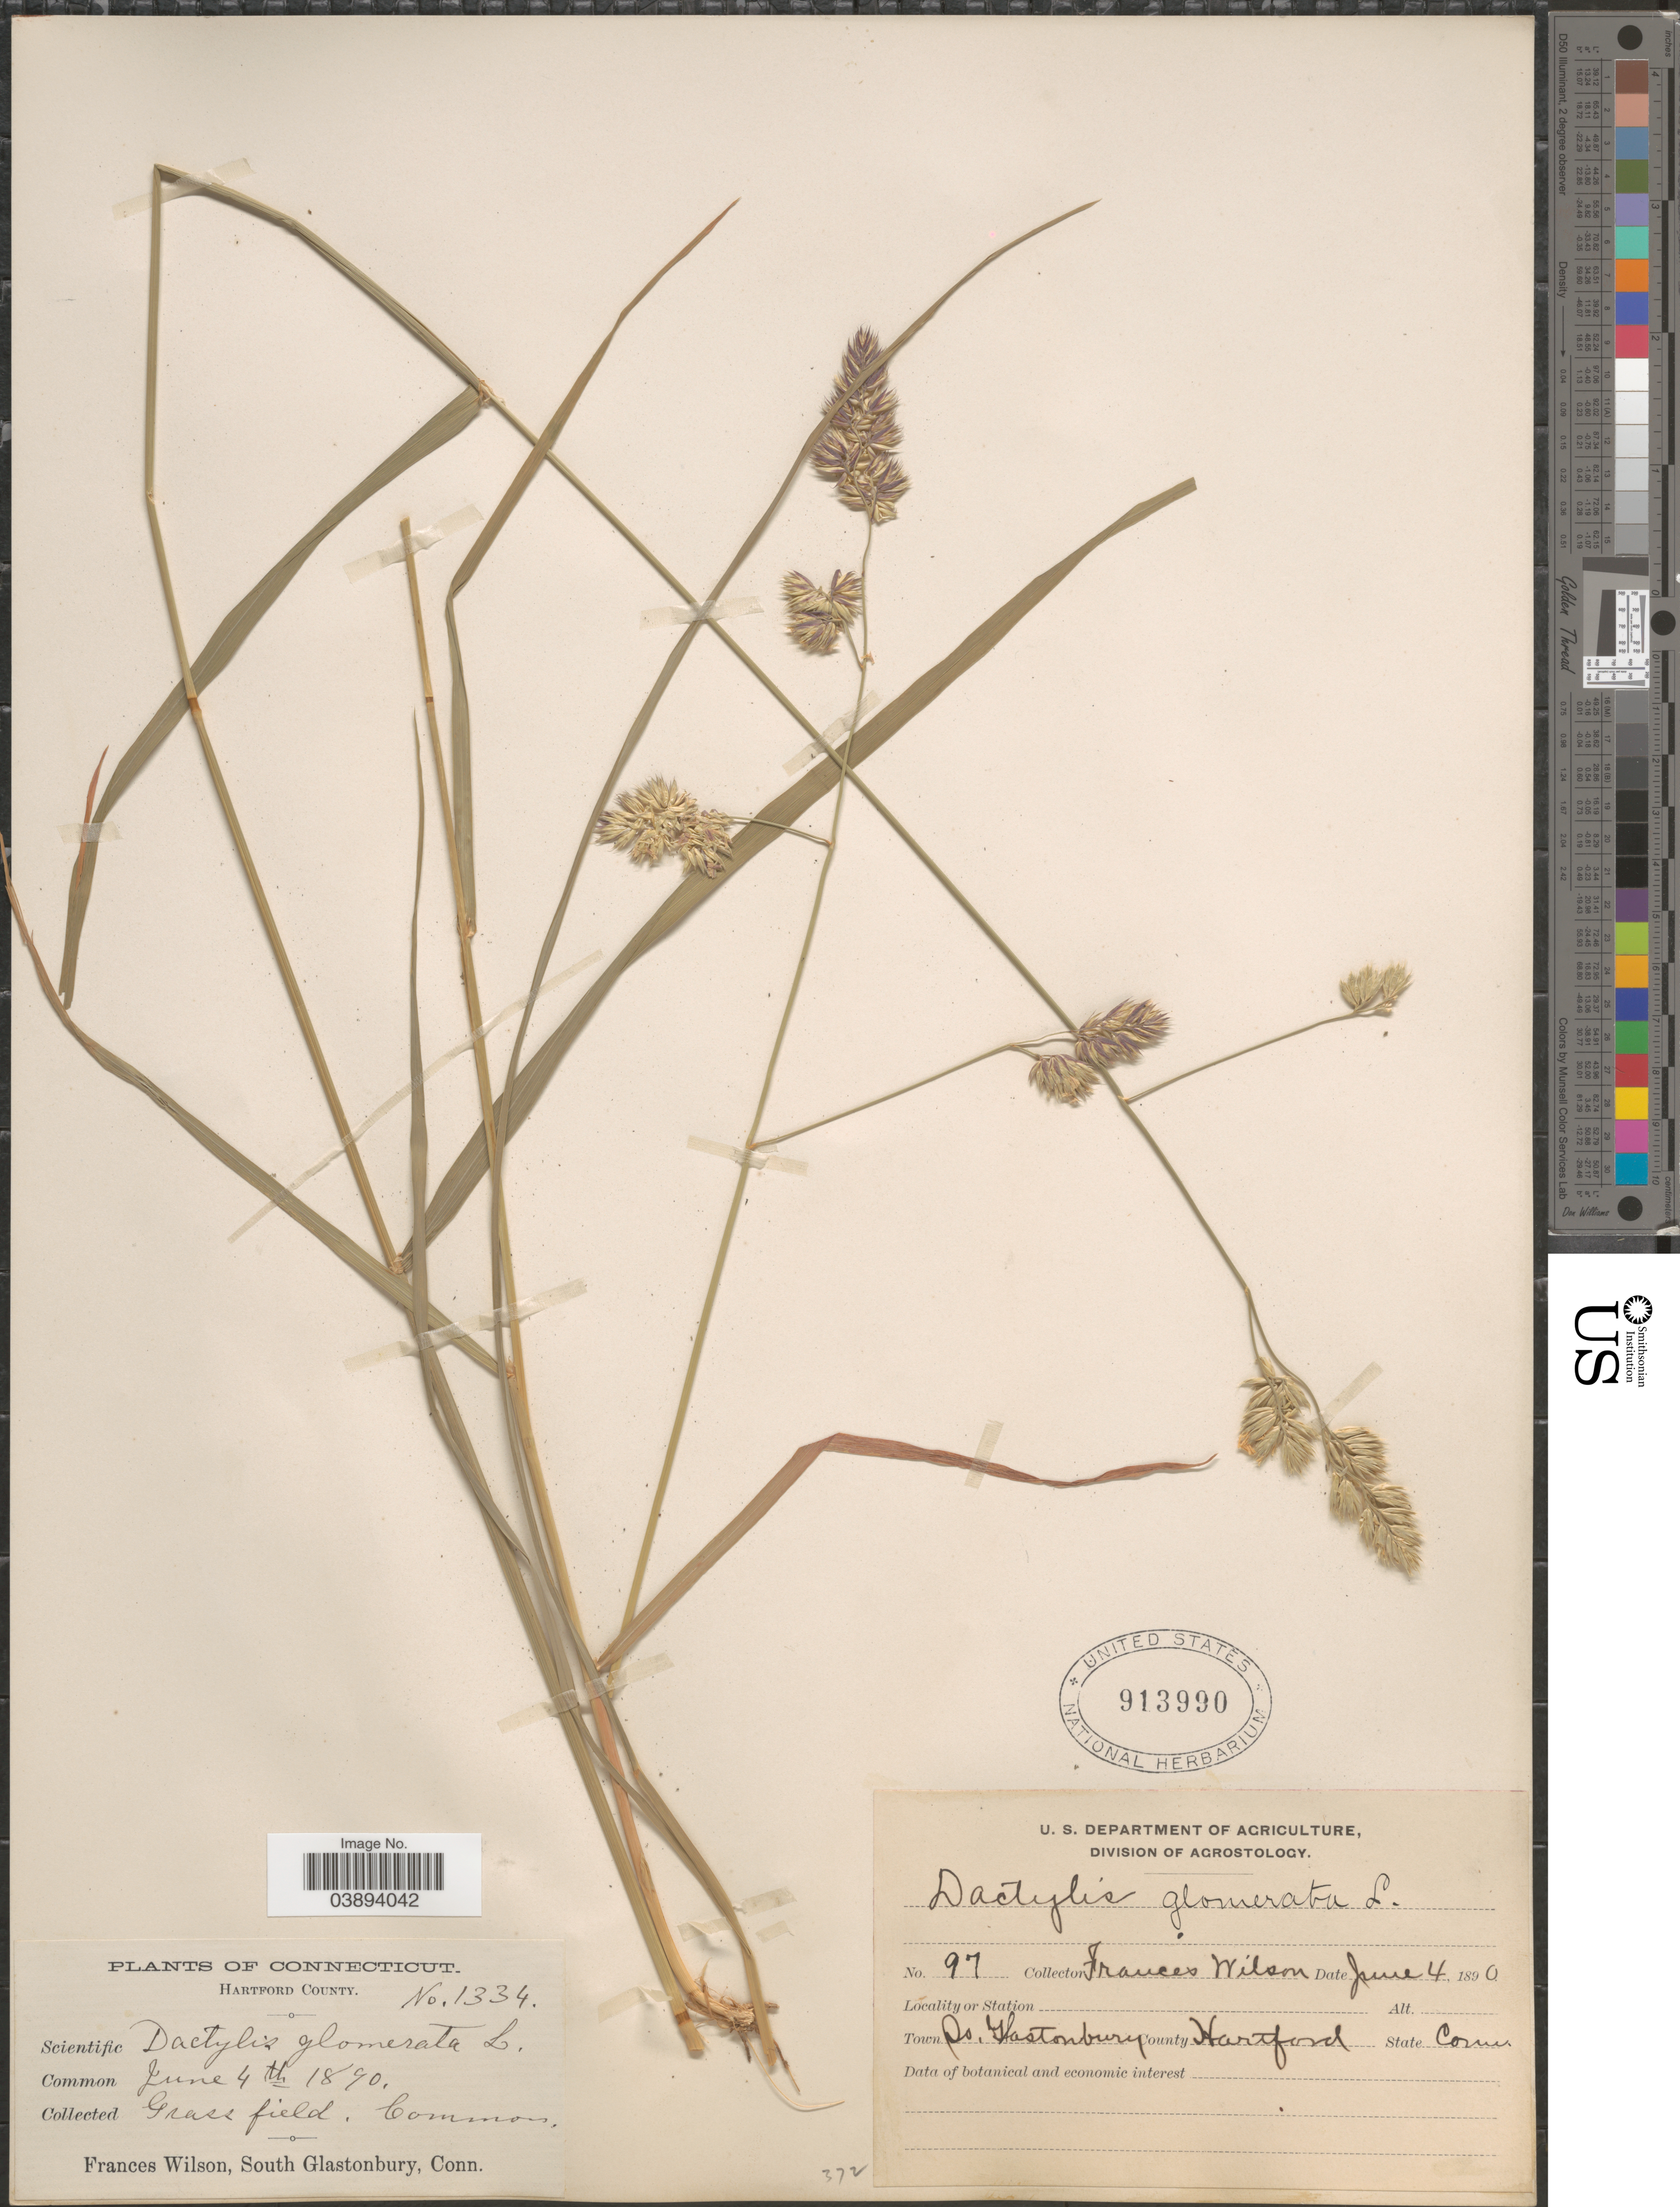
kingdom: Plantae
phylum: Tracheophyta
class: Liliopsida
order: Poales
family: Poaceae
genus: Dactylis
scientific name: Dactylis glomerata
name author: L.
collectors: F. Wilson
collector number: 1334/97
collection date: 1890-06-04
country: United States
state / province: Connecticut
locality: Hartford County. South Glastonbury.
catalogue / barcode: US 913990